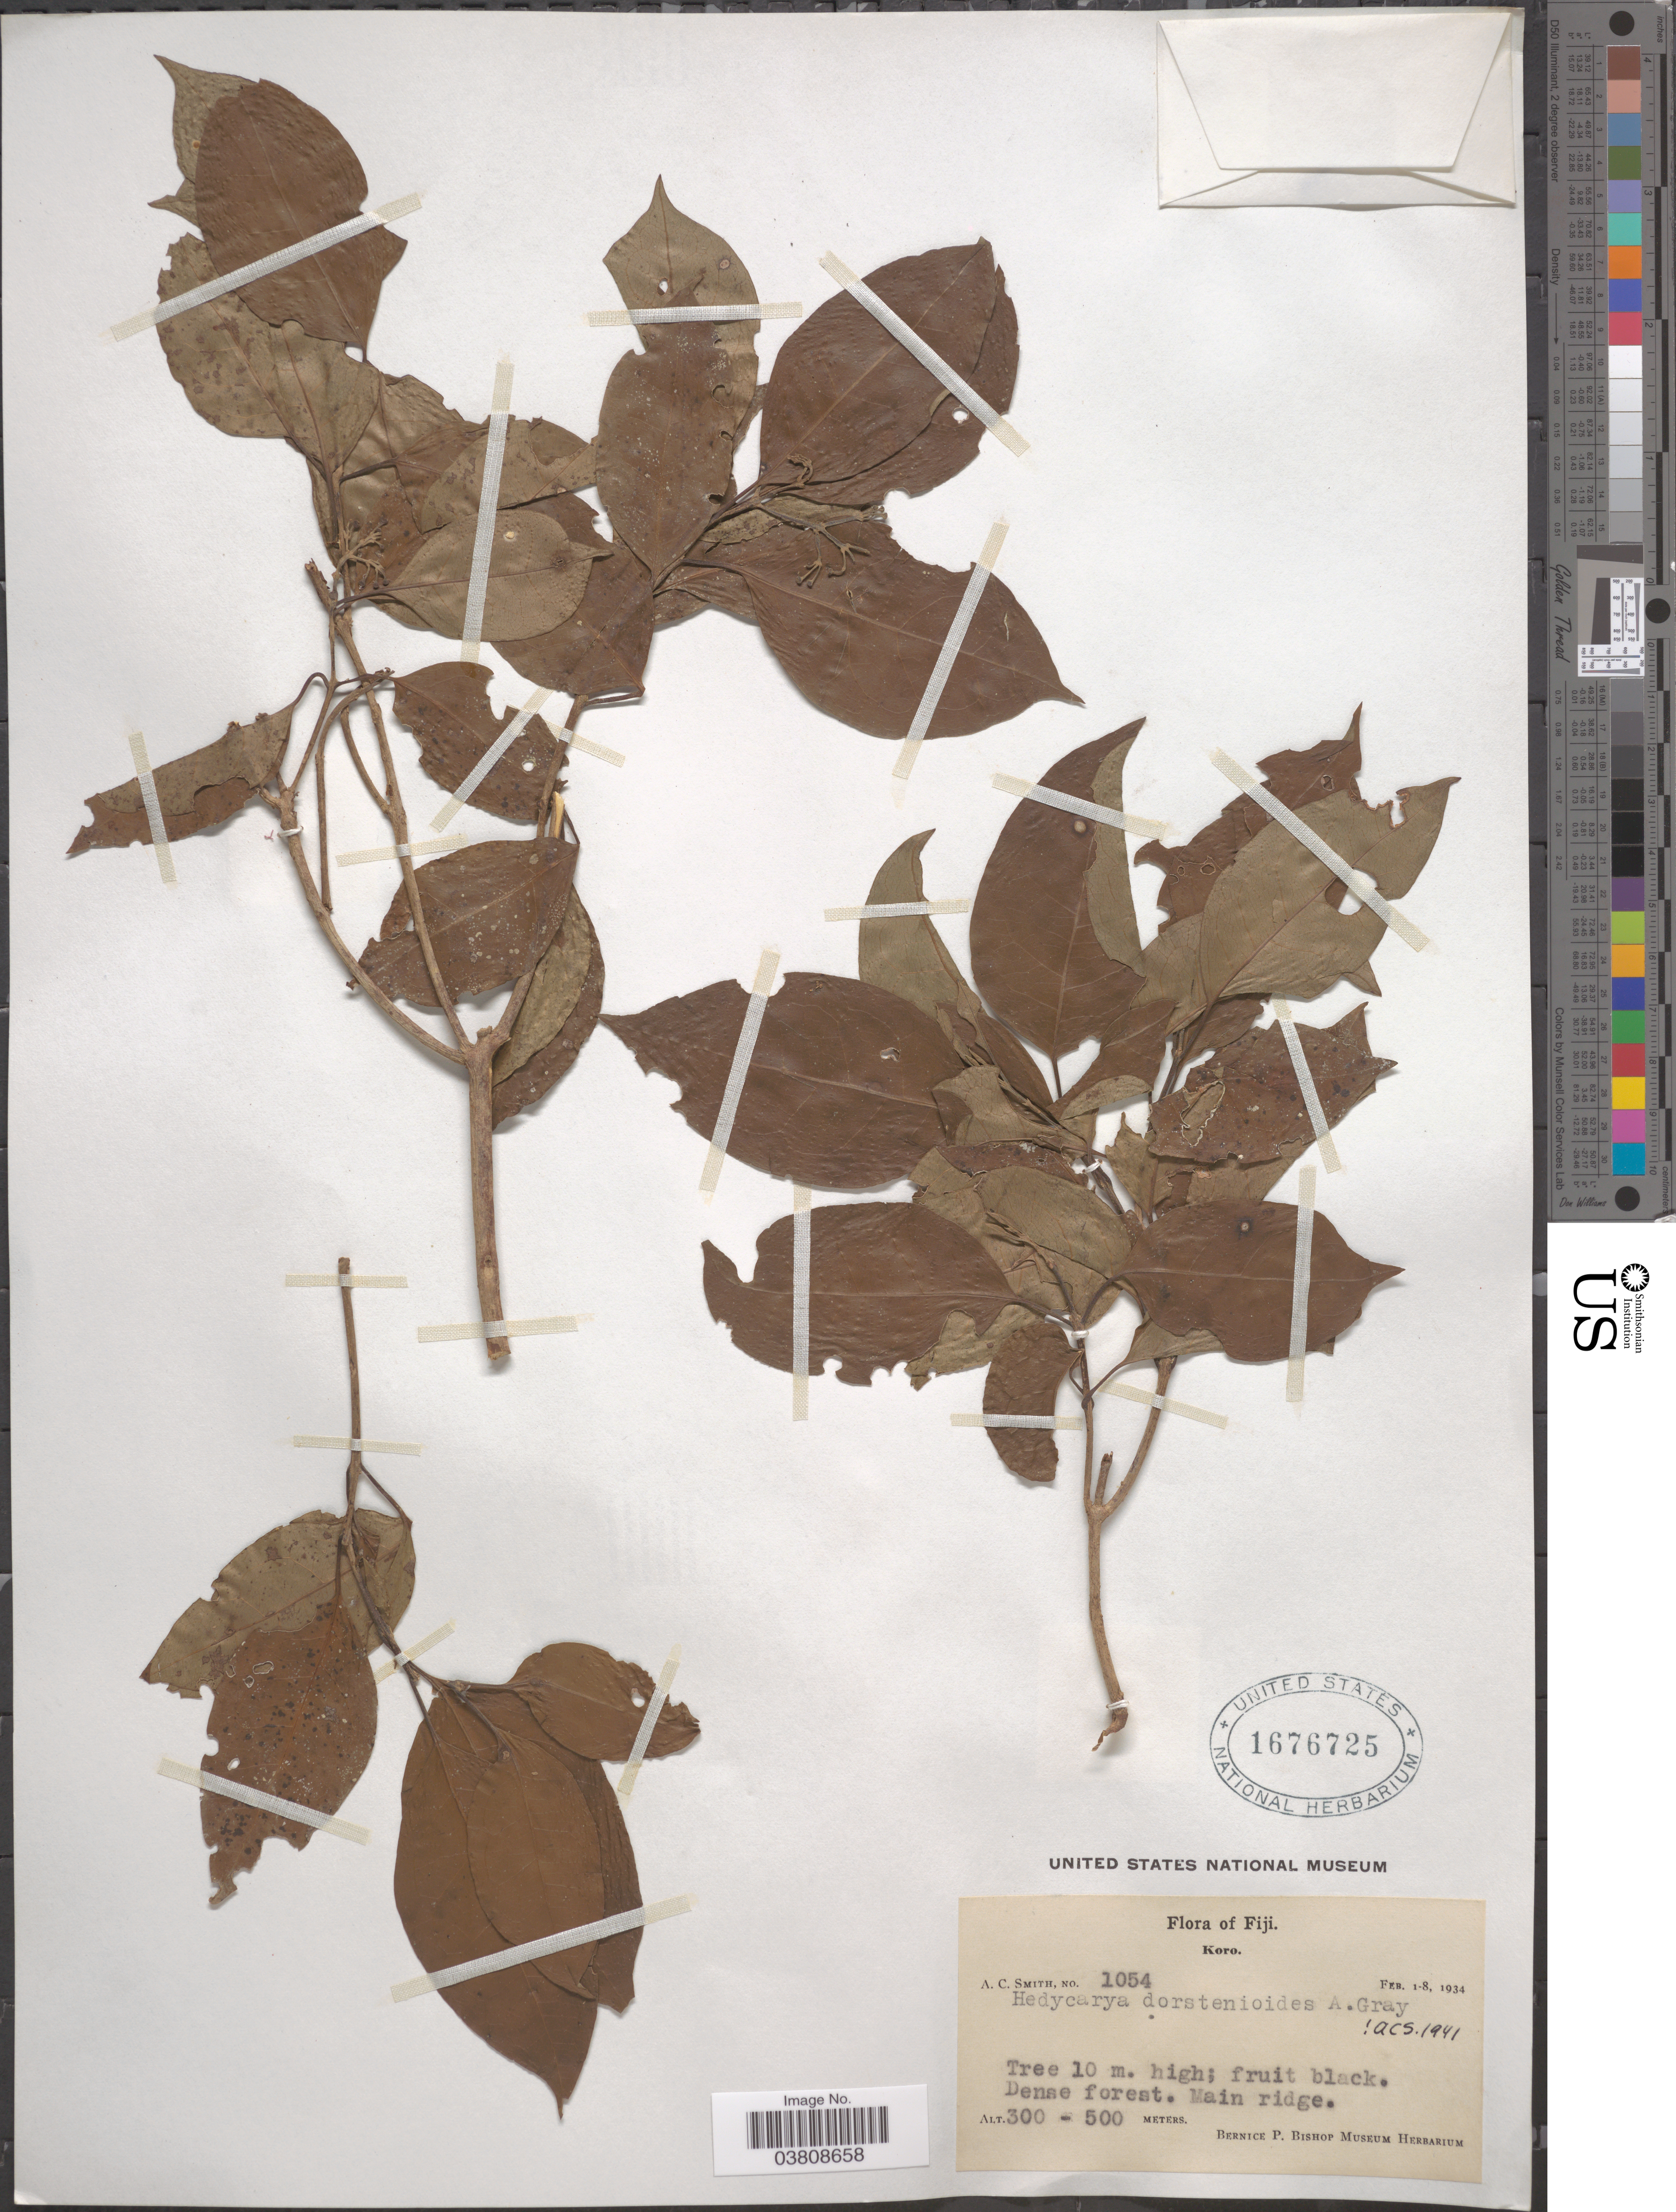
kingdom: Plantae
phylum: Tracheophyta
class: Magnoliopsida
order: Laurales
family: Monimiaceae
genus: Hedycarya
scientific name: Hedycarya dorstenioides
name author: A. Gray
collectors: A. C. Smith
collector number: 1054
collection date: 1934-02-01/1934-02-08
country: Fiji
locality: Koro. Main ridge.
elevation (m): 300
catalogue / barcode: US 1676725